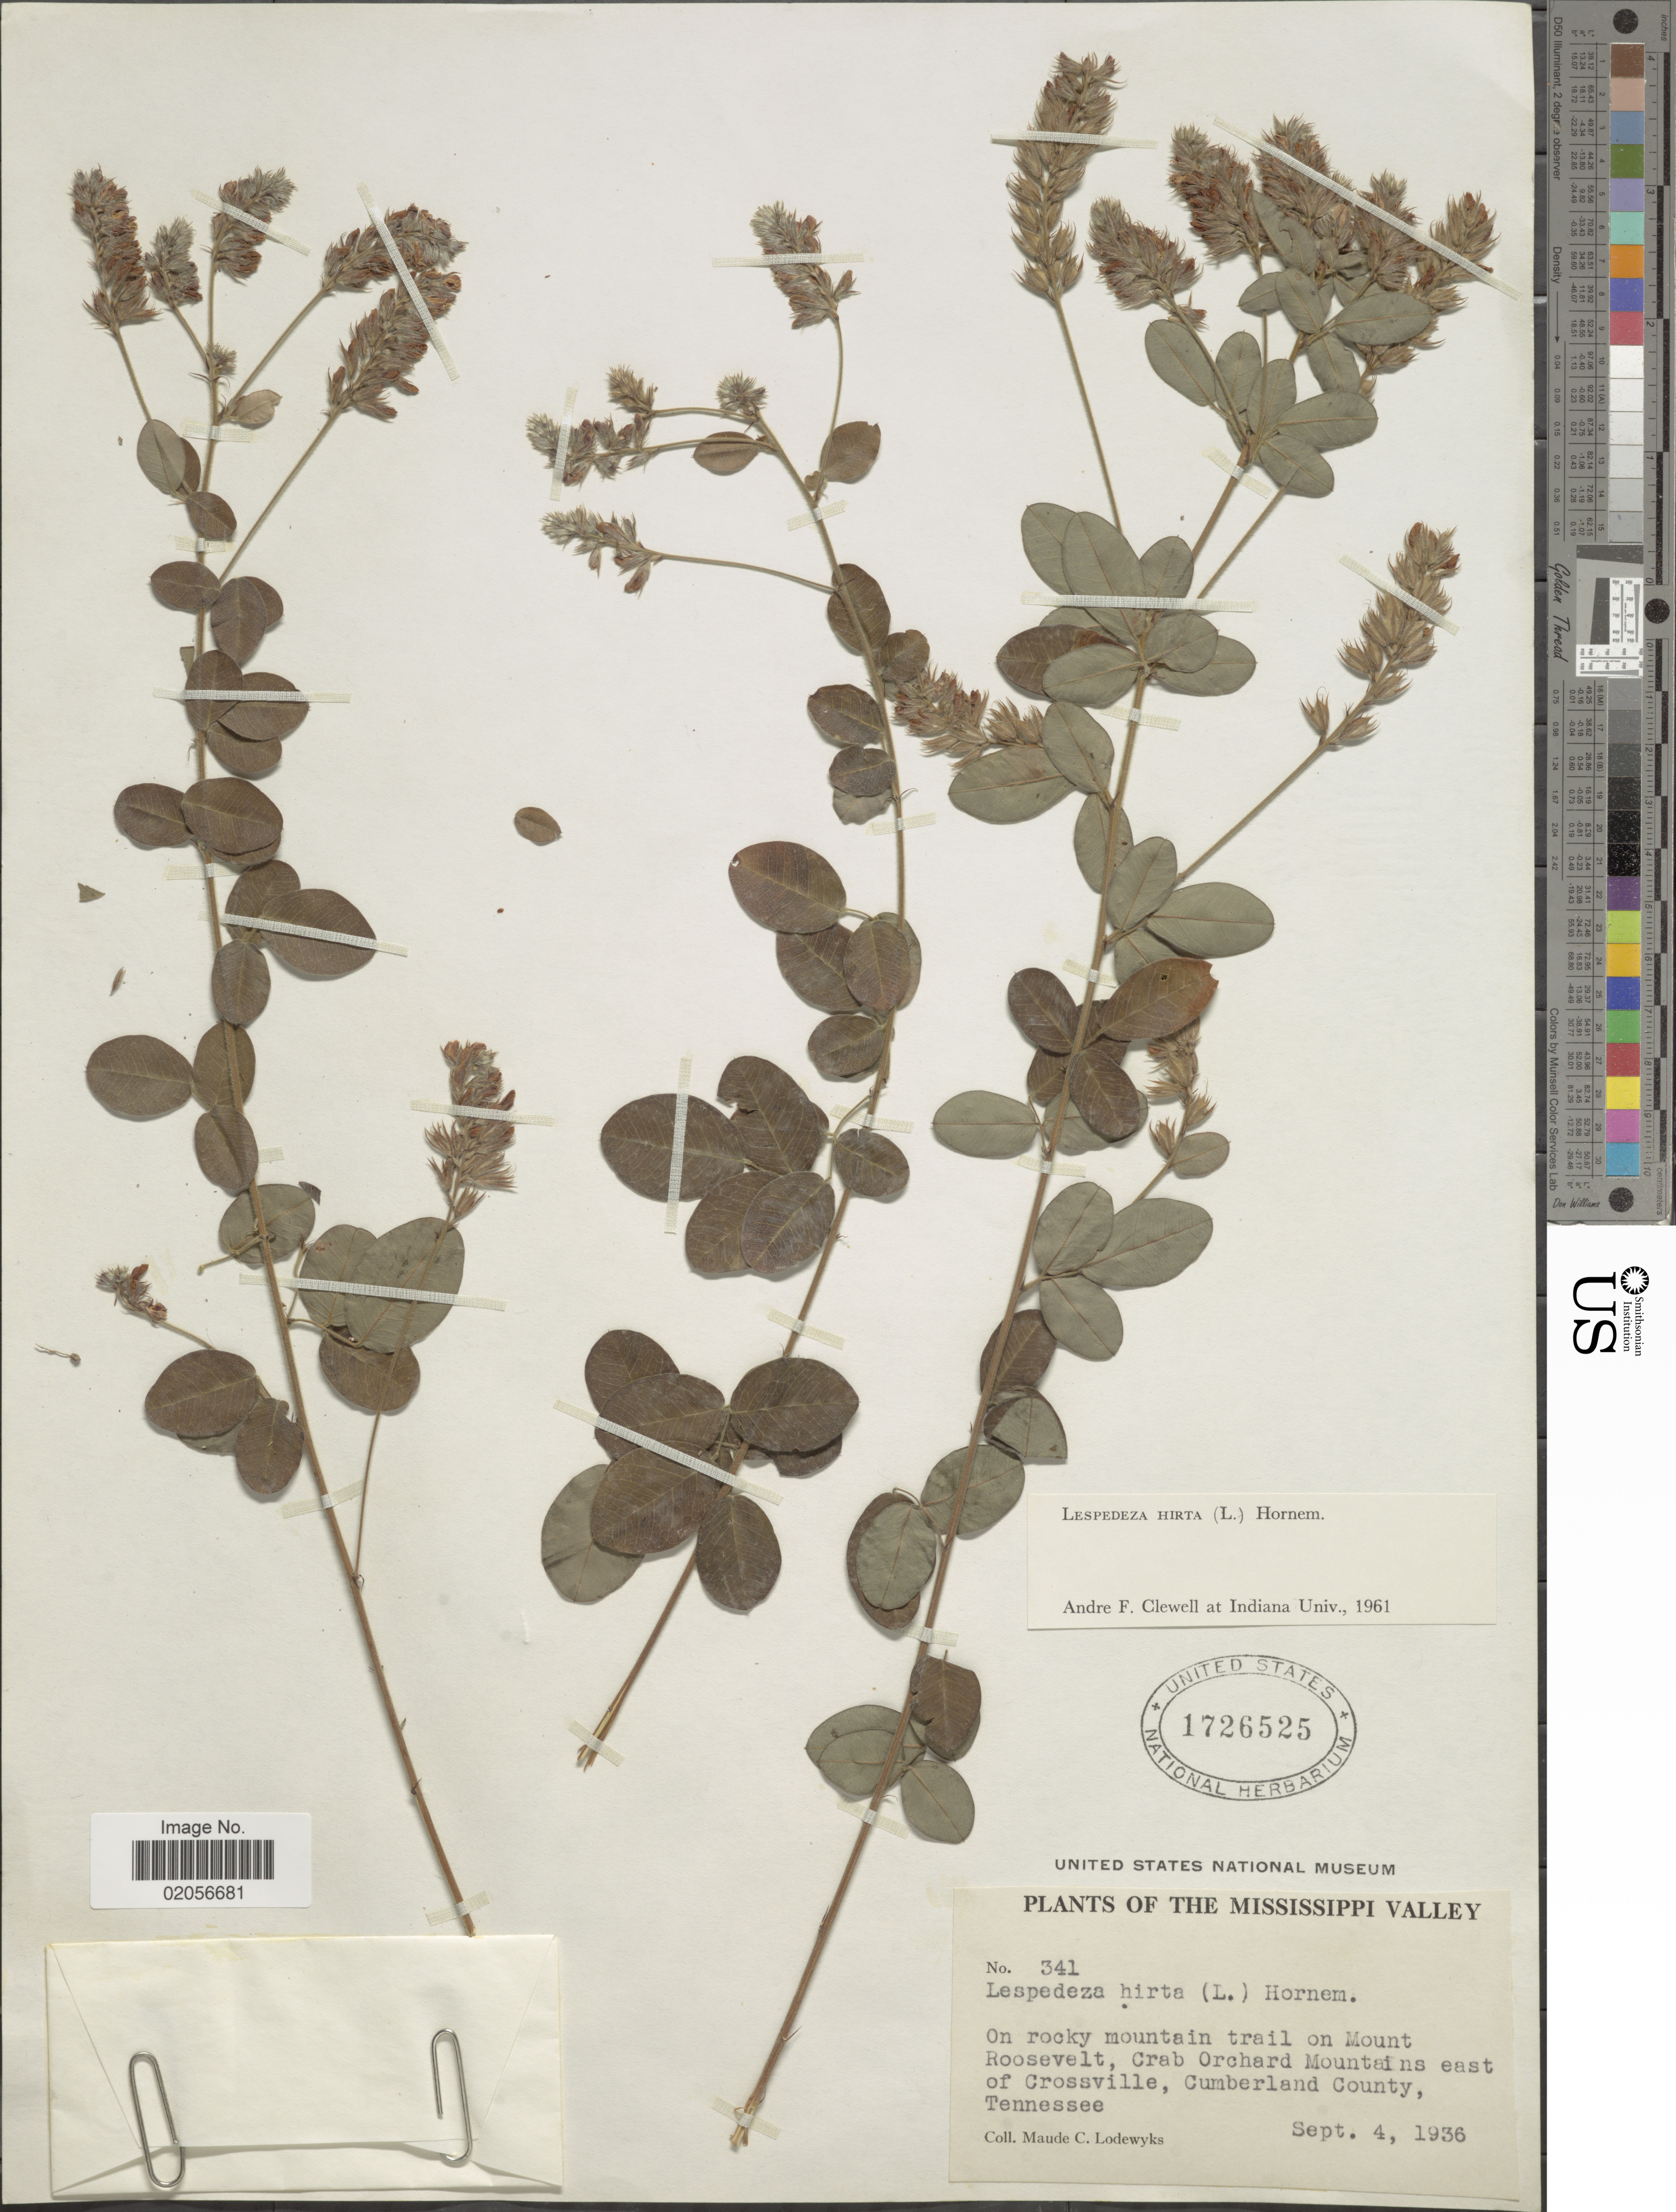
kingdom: Plantae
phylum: Tracheophyta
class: Magnoliopsida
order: Fabales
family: Fabaceae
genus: Lespedeza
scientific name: Lespedeza hirta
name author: (L.) Hornem.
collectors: M. Lodewyks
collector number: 341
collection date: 1936-09-04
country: United States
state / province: Tennessee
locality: The Mississippi Valley, On rocky mountain trail on Mount Roosevelt, Crab Orchard Mountains east of Crossville, Cumberland County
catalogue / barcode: US 1726525